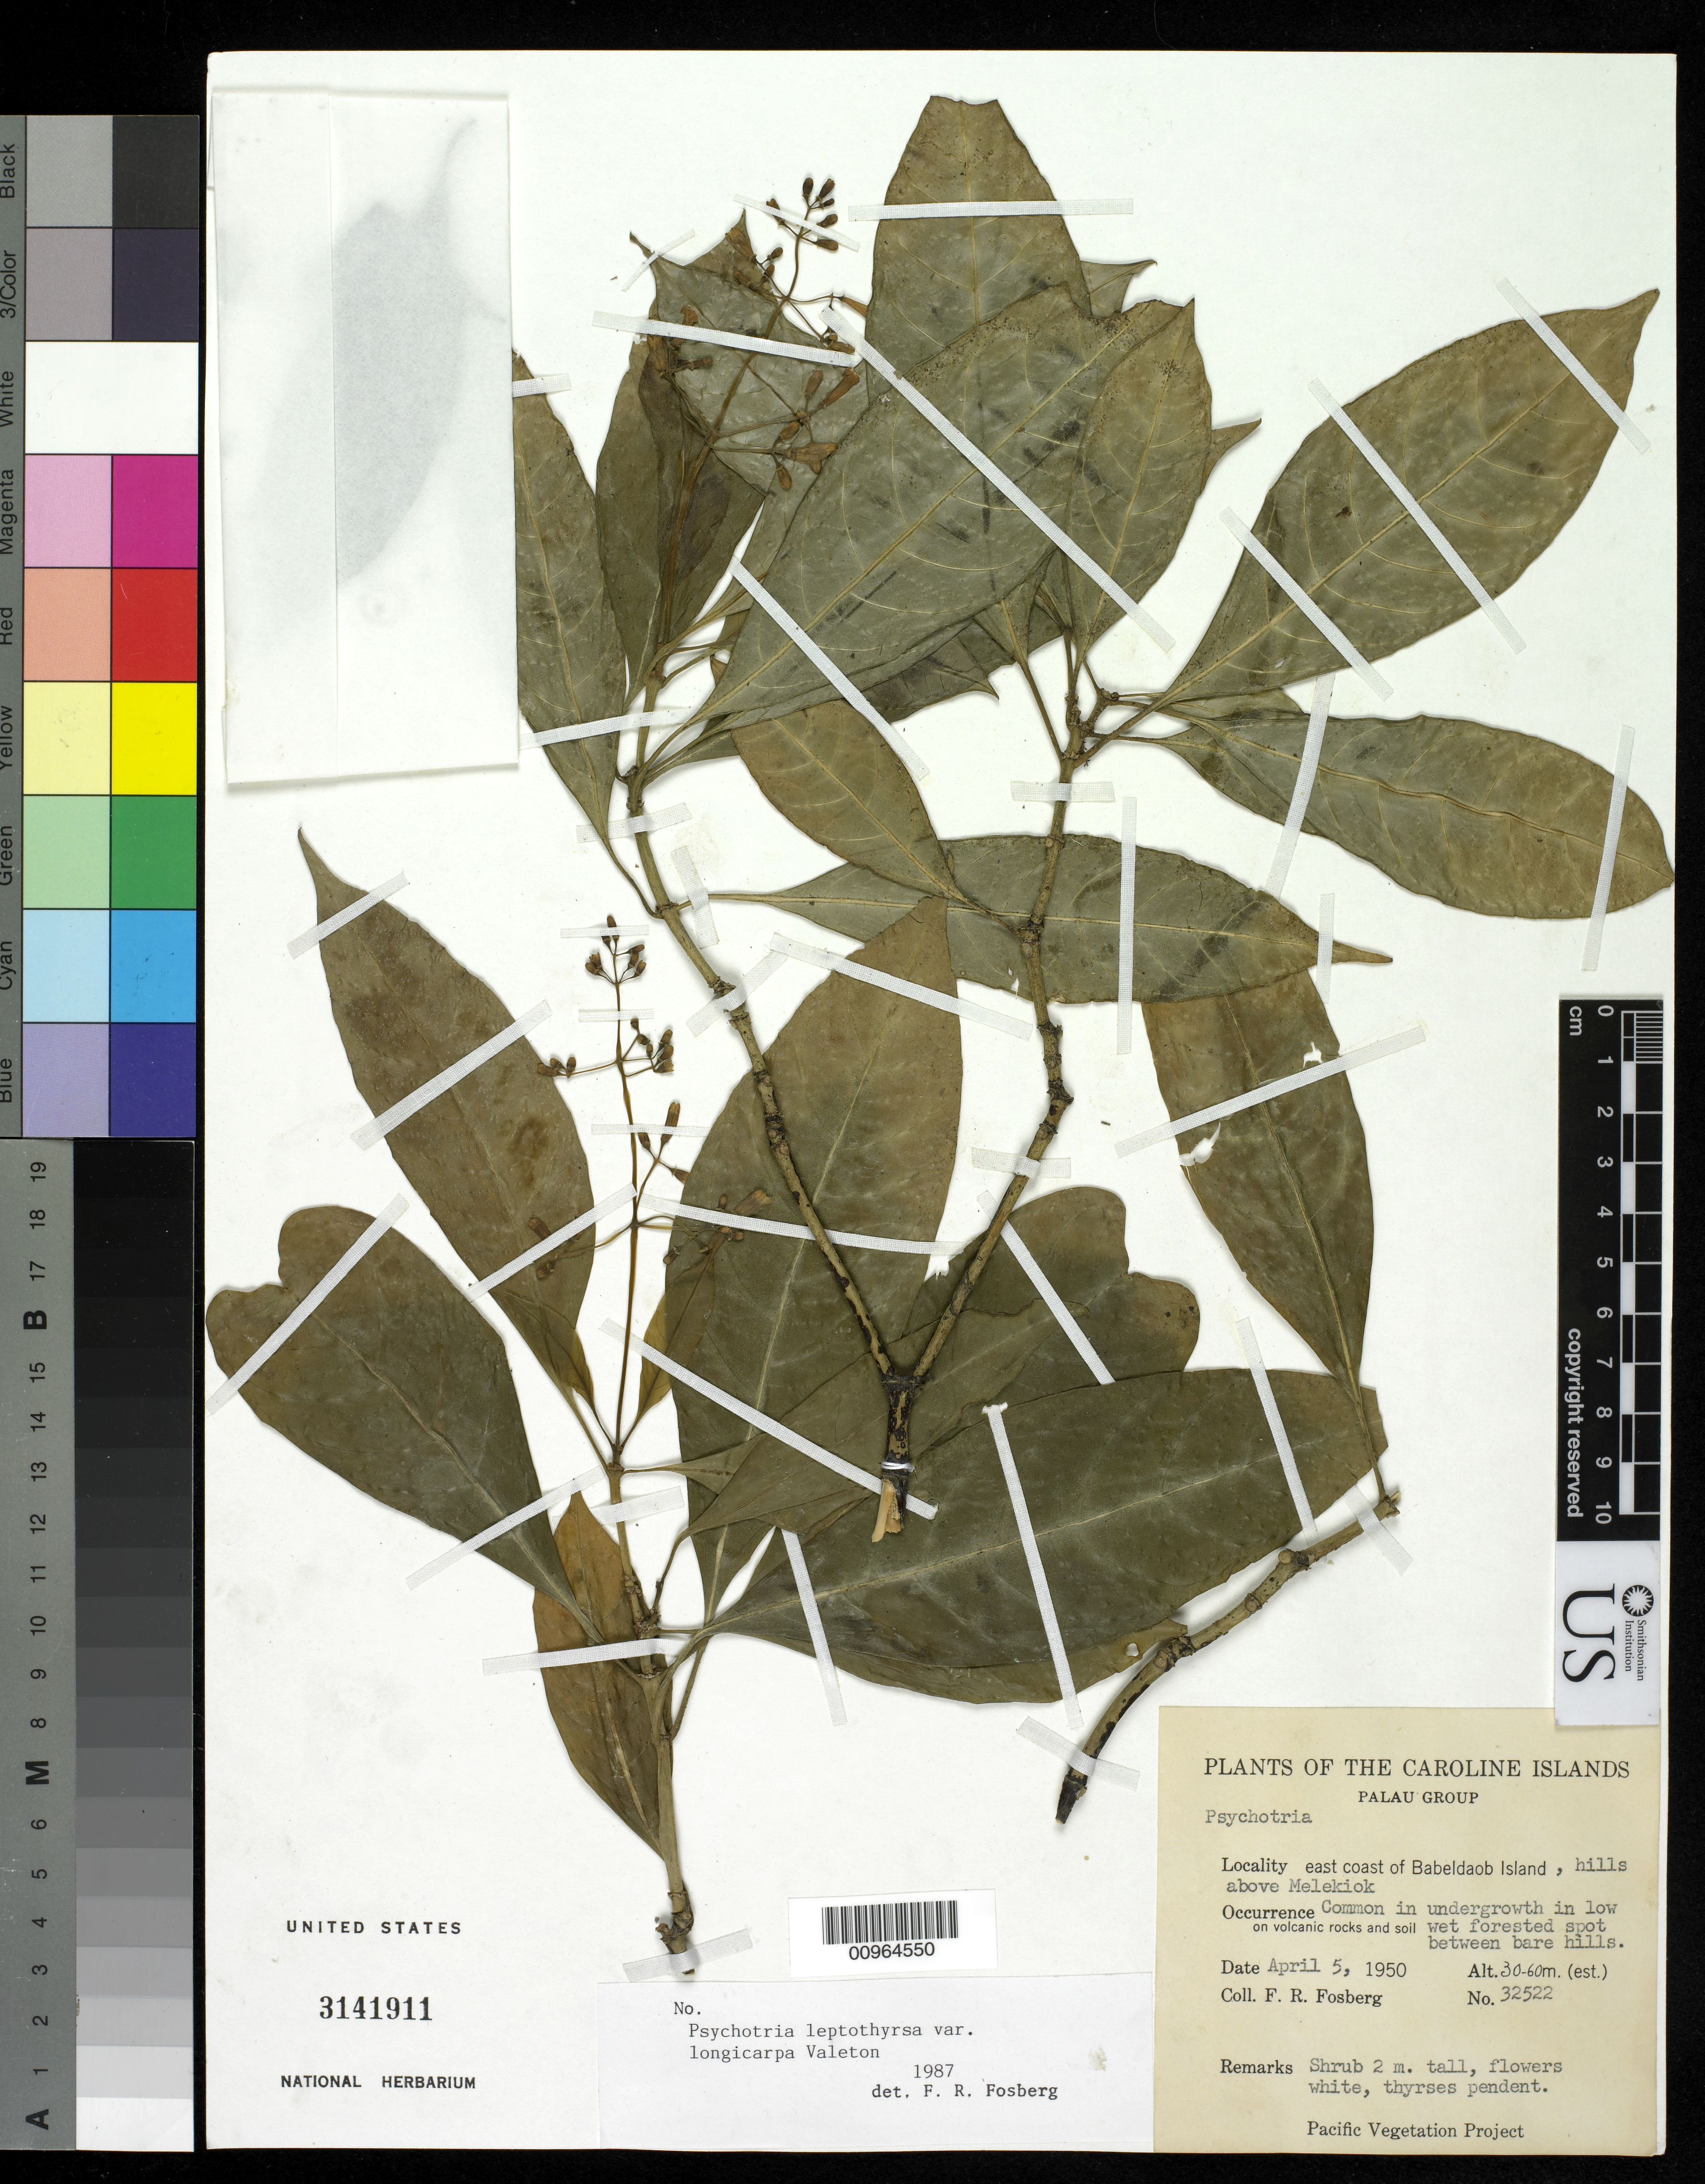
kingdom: Plantae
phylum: Tracheophyta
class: Magnoliopsida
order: Gentianales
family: Rubiaceae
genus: Psychotria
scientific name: Psychotria leptothyrsa var. longicarpa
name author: Valeton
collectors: F. R. Fosberg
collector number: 32522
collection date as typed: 05 Apr 1950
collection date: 1950-04-05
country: Palau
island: Babeldaob [Babelthuap]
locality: East coast of island, hills above Melekiok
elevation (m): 30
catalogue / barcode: US 3141911